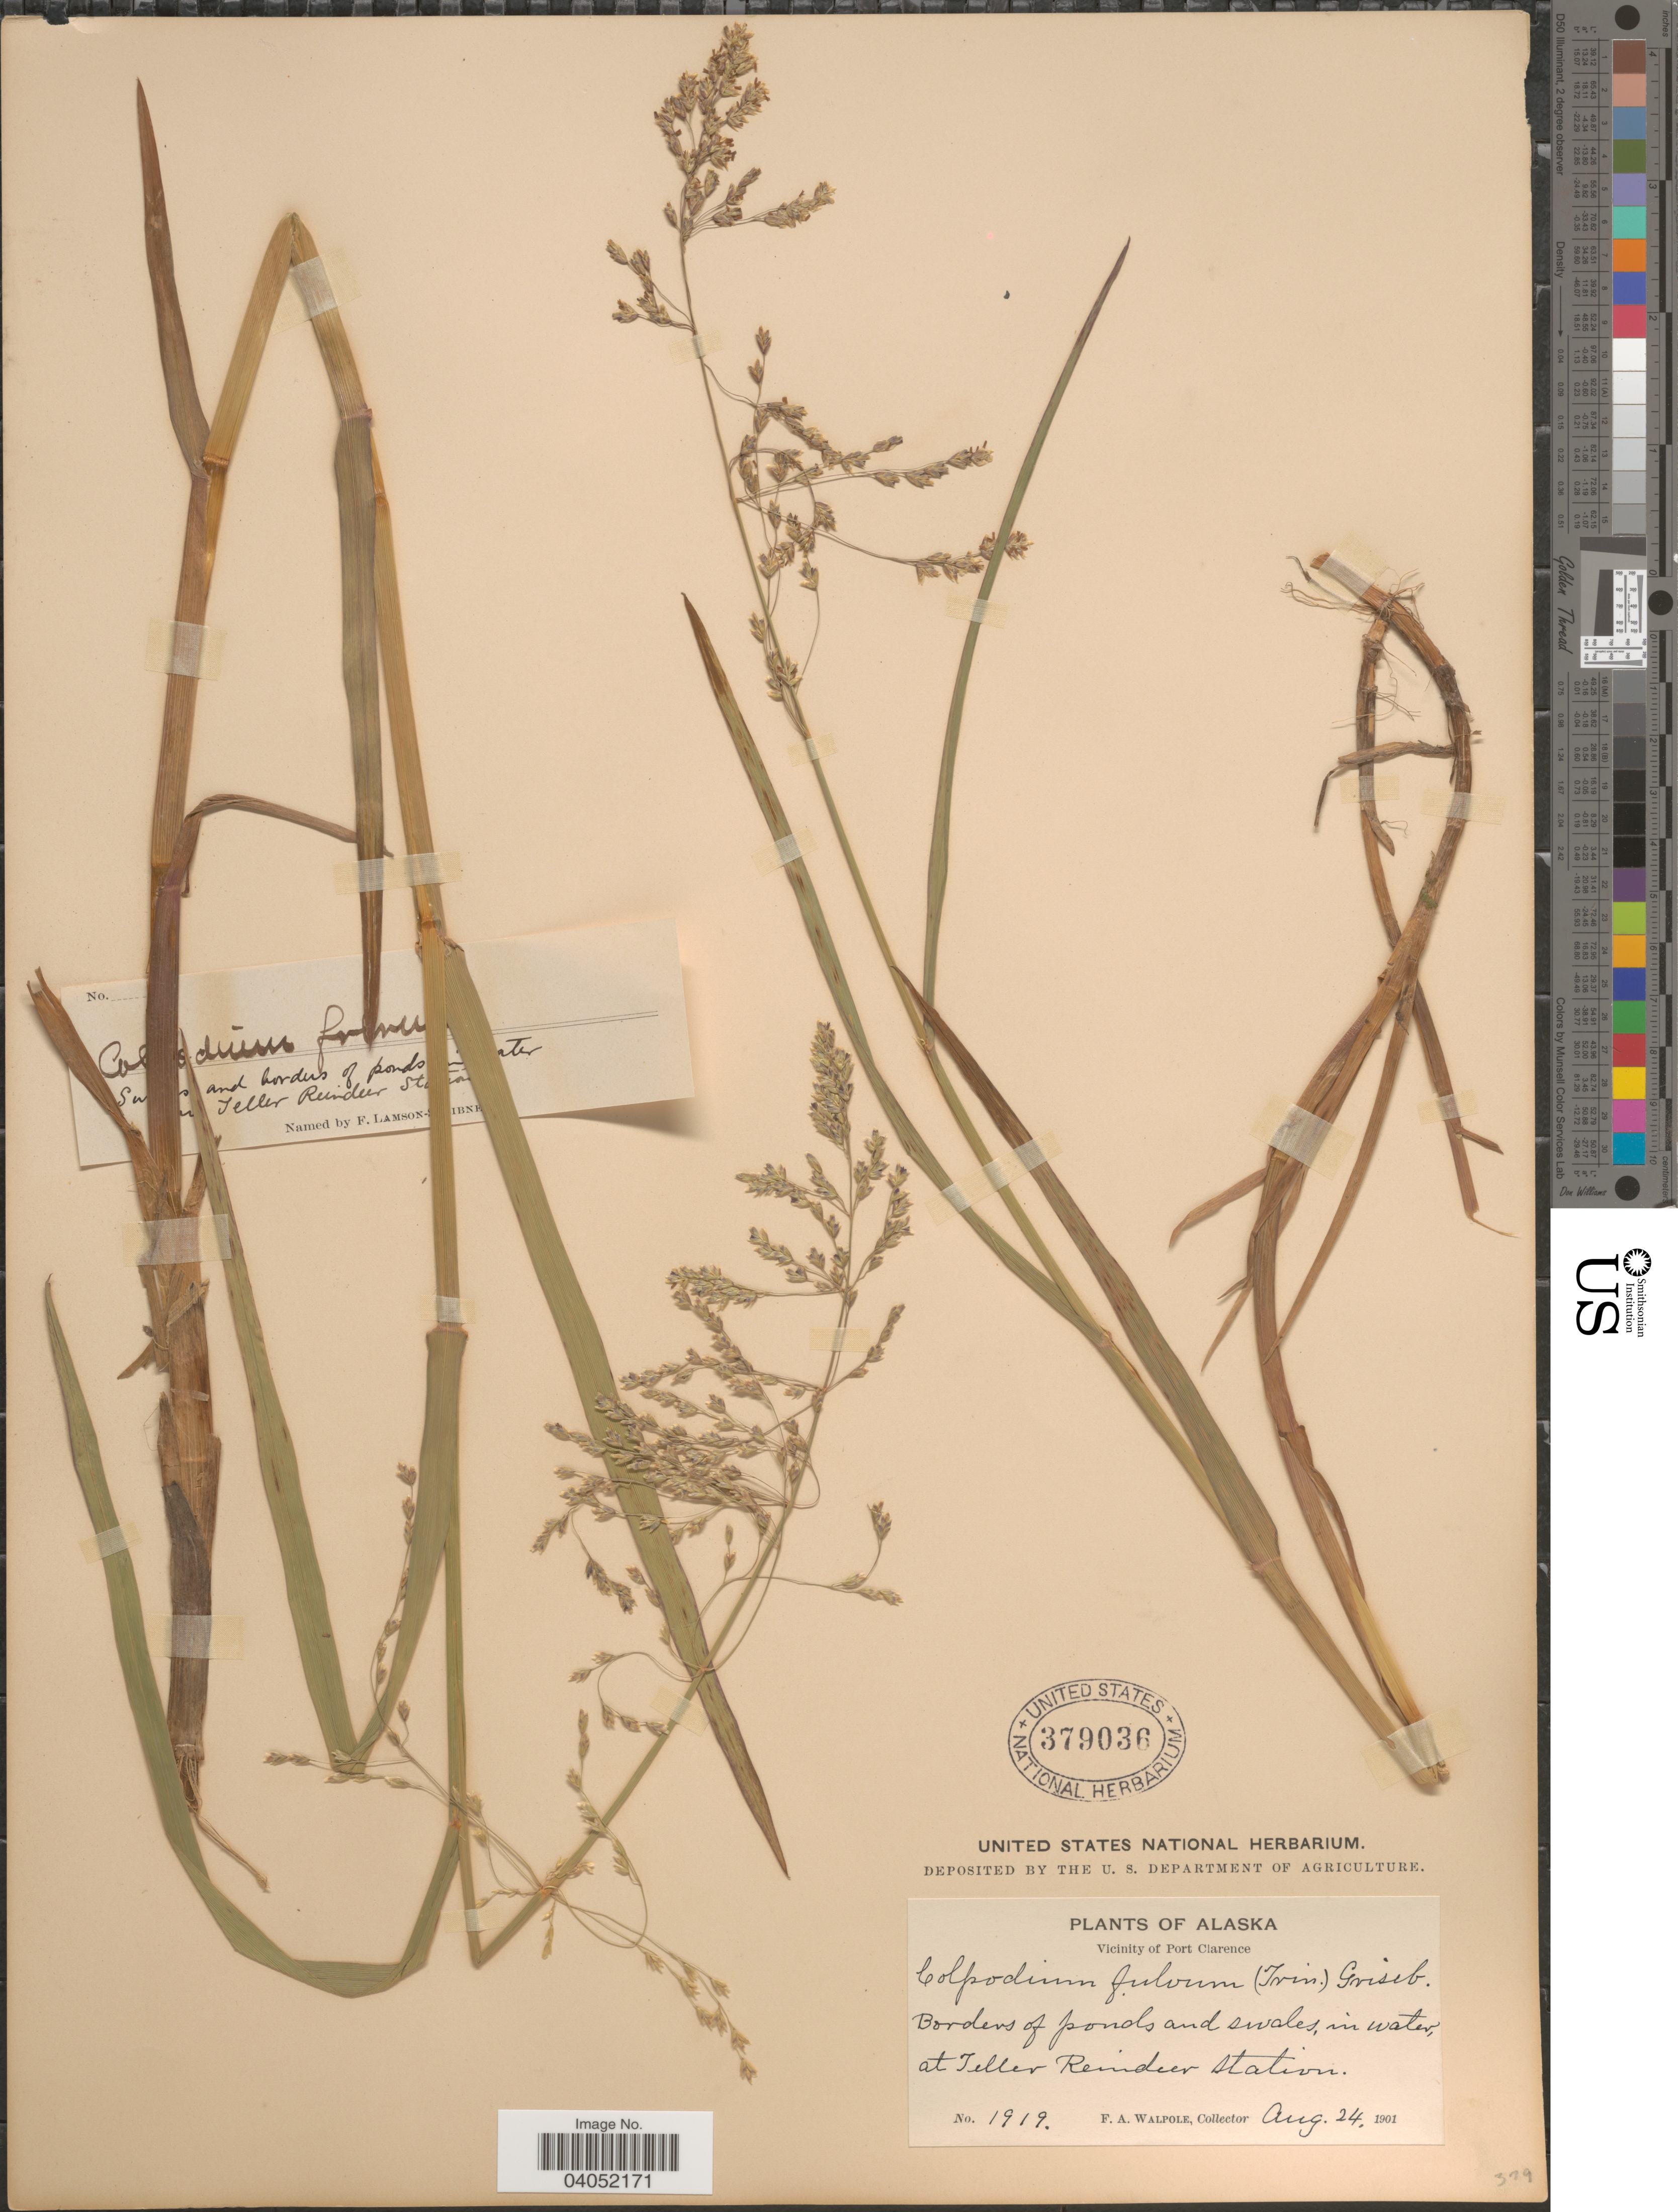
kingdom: Plantae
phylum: Tracheophyta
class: Liliopsida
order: Poales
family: Poaceae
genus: Arctophila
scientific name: Arctophila fulva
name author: (Trin.) Andersson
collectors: F. Walpole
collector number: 1919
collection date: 1901-08-24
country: United States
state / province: Alaska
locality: Vicinity of Port Clarence. At Teller Reindeer Station.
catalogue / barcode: US 379036